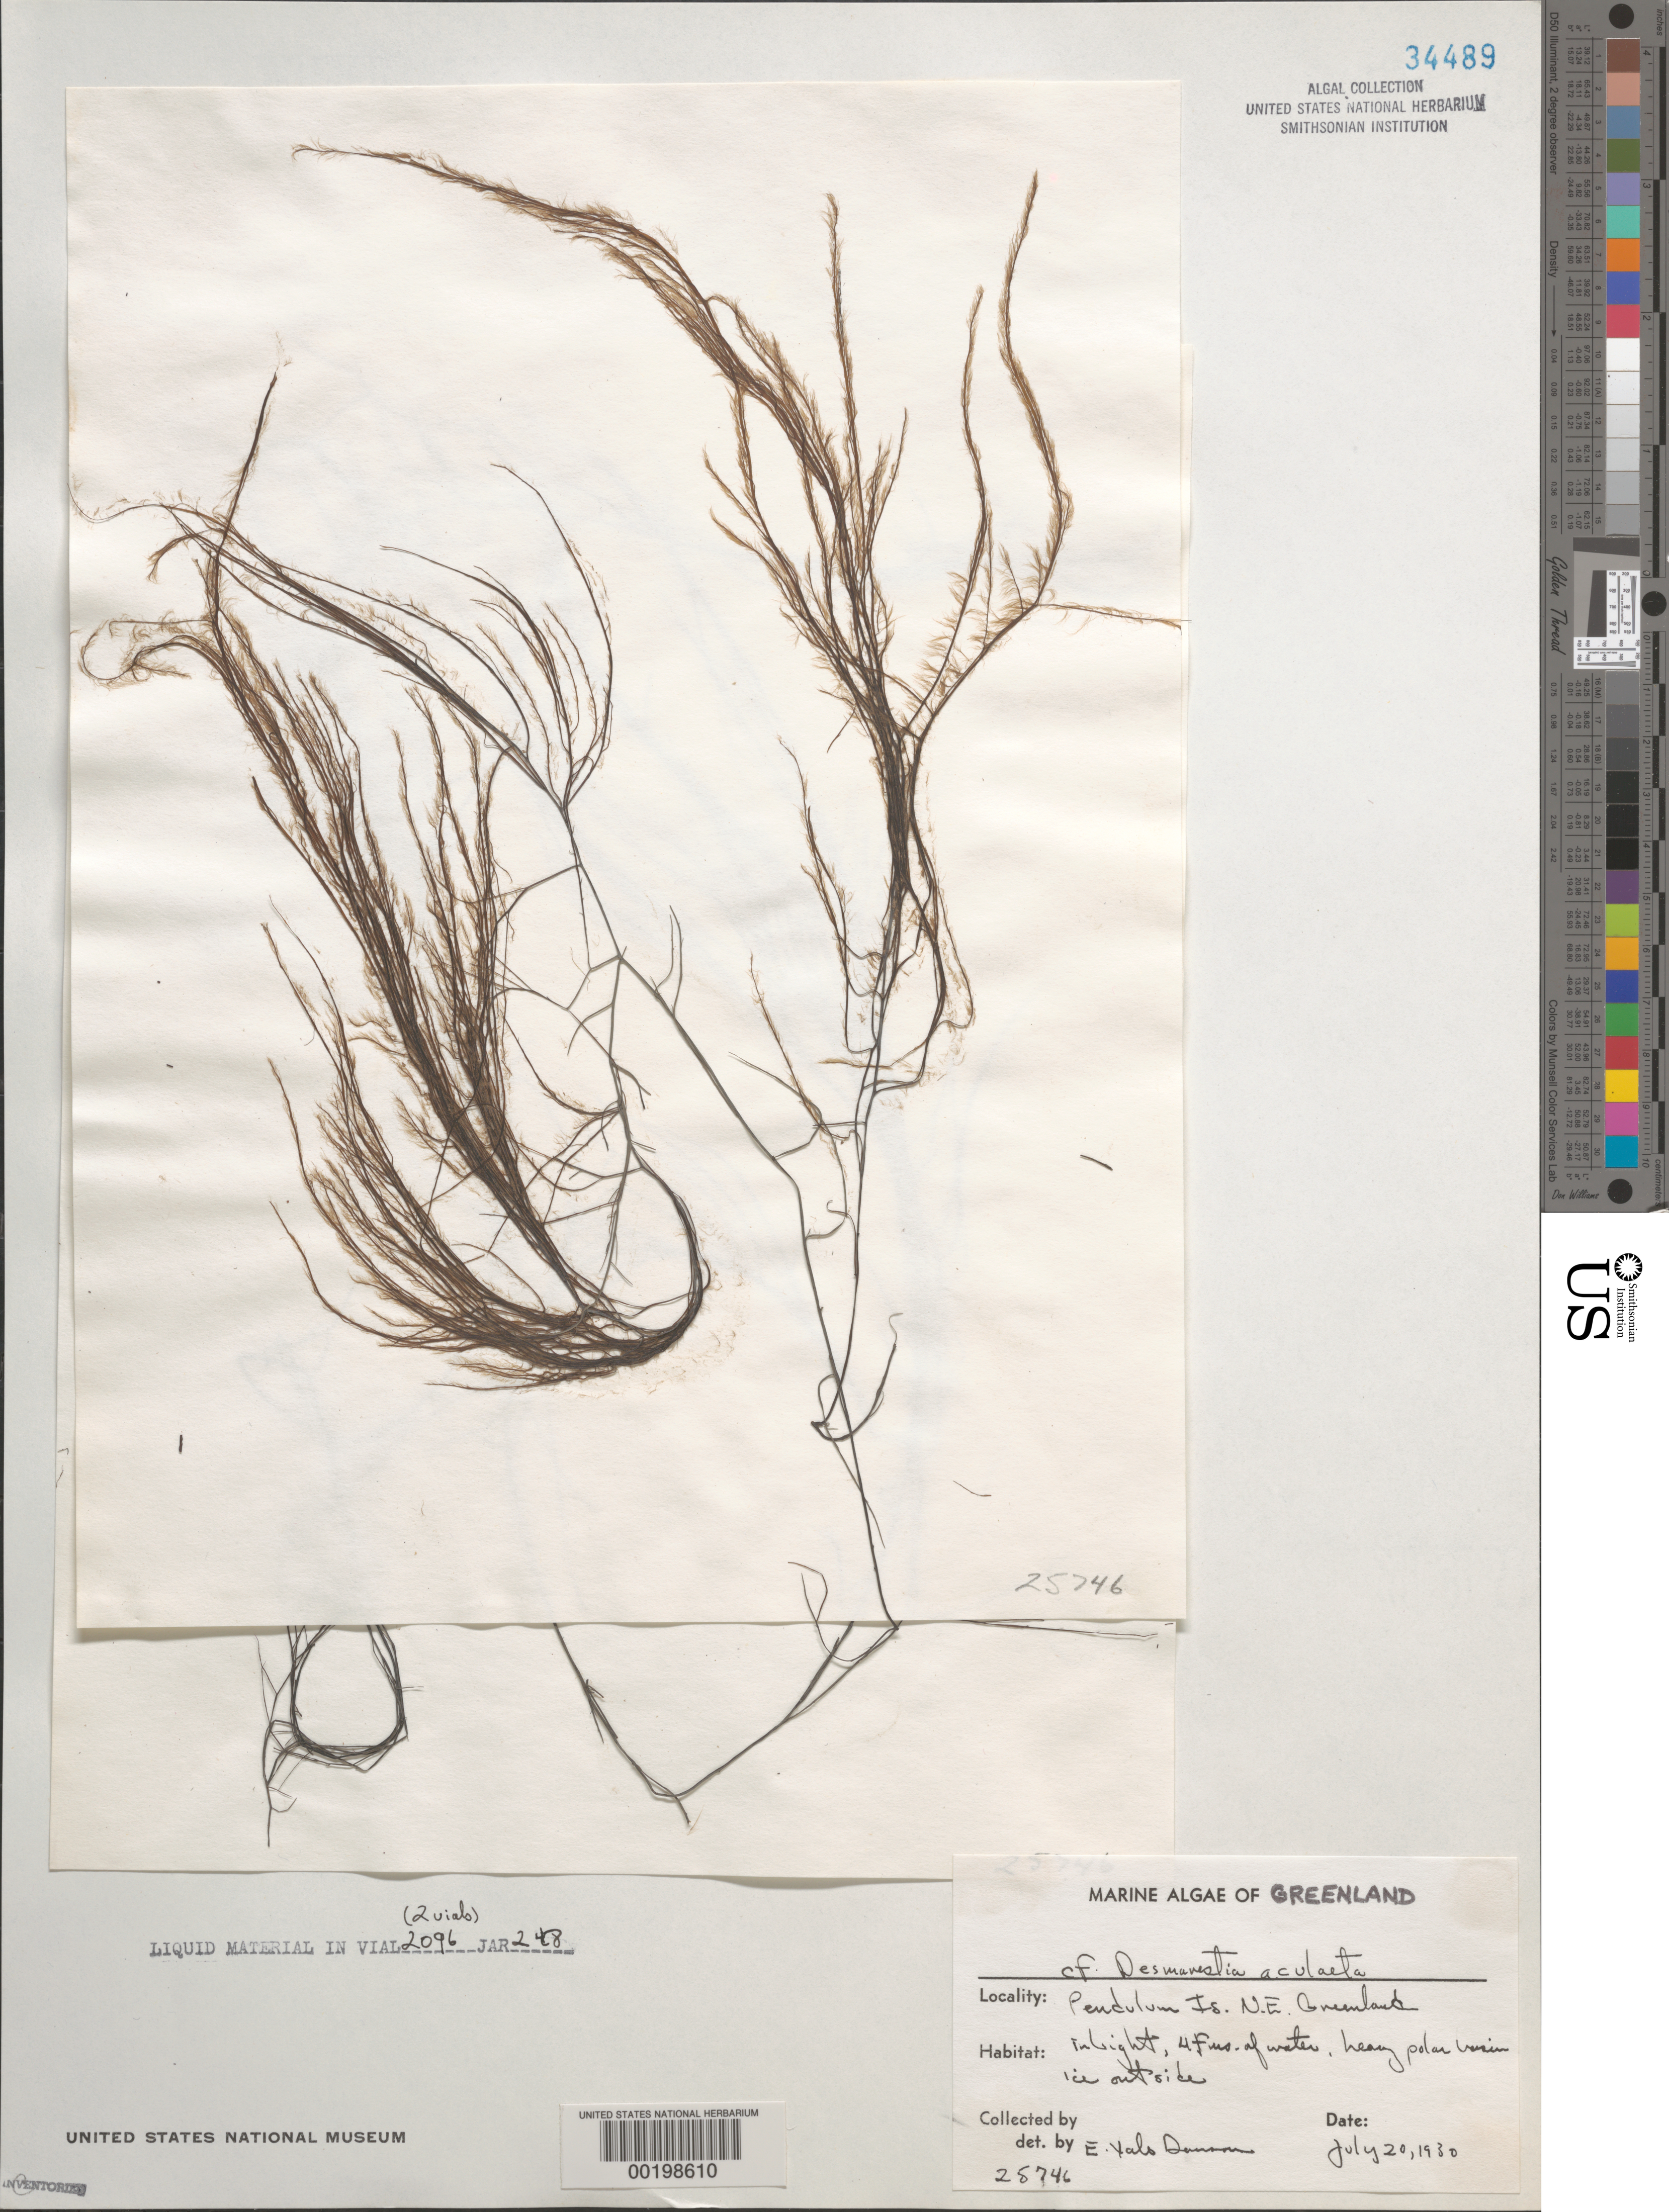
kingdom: Chromista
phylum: Ochrophyta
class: Phaeophyceae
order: Desmarestiales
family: Desmarestiaceae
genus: Desmarestia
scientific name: Desmarestia aculeata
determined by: Dawson, E. Y.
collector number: EYD 25746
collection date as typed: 20 Jul 1930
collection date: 1930-07-20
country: Greenland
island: Pendulum Island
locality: Northeast Greenland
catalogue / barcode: US 34489